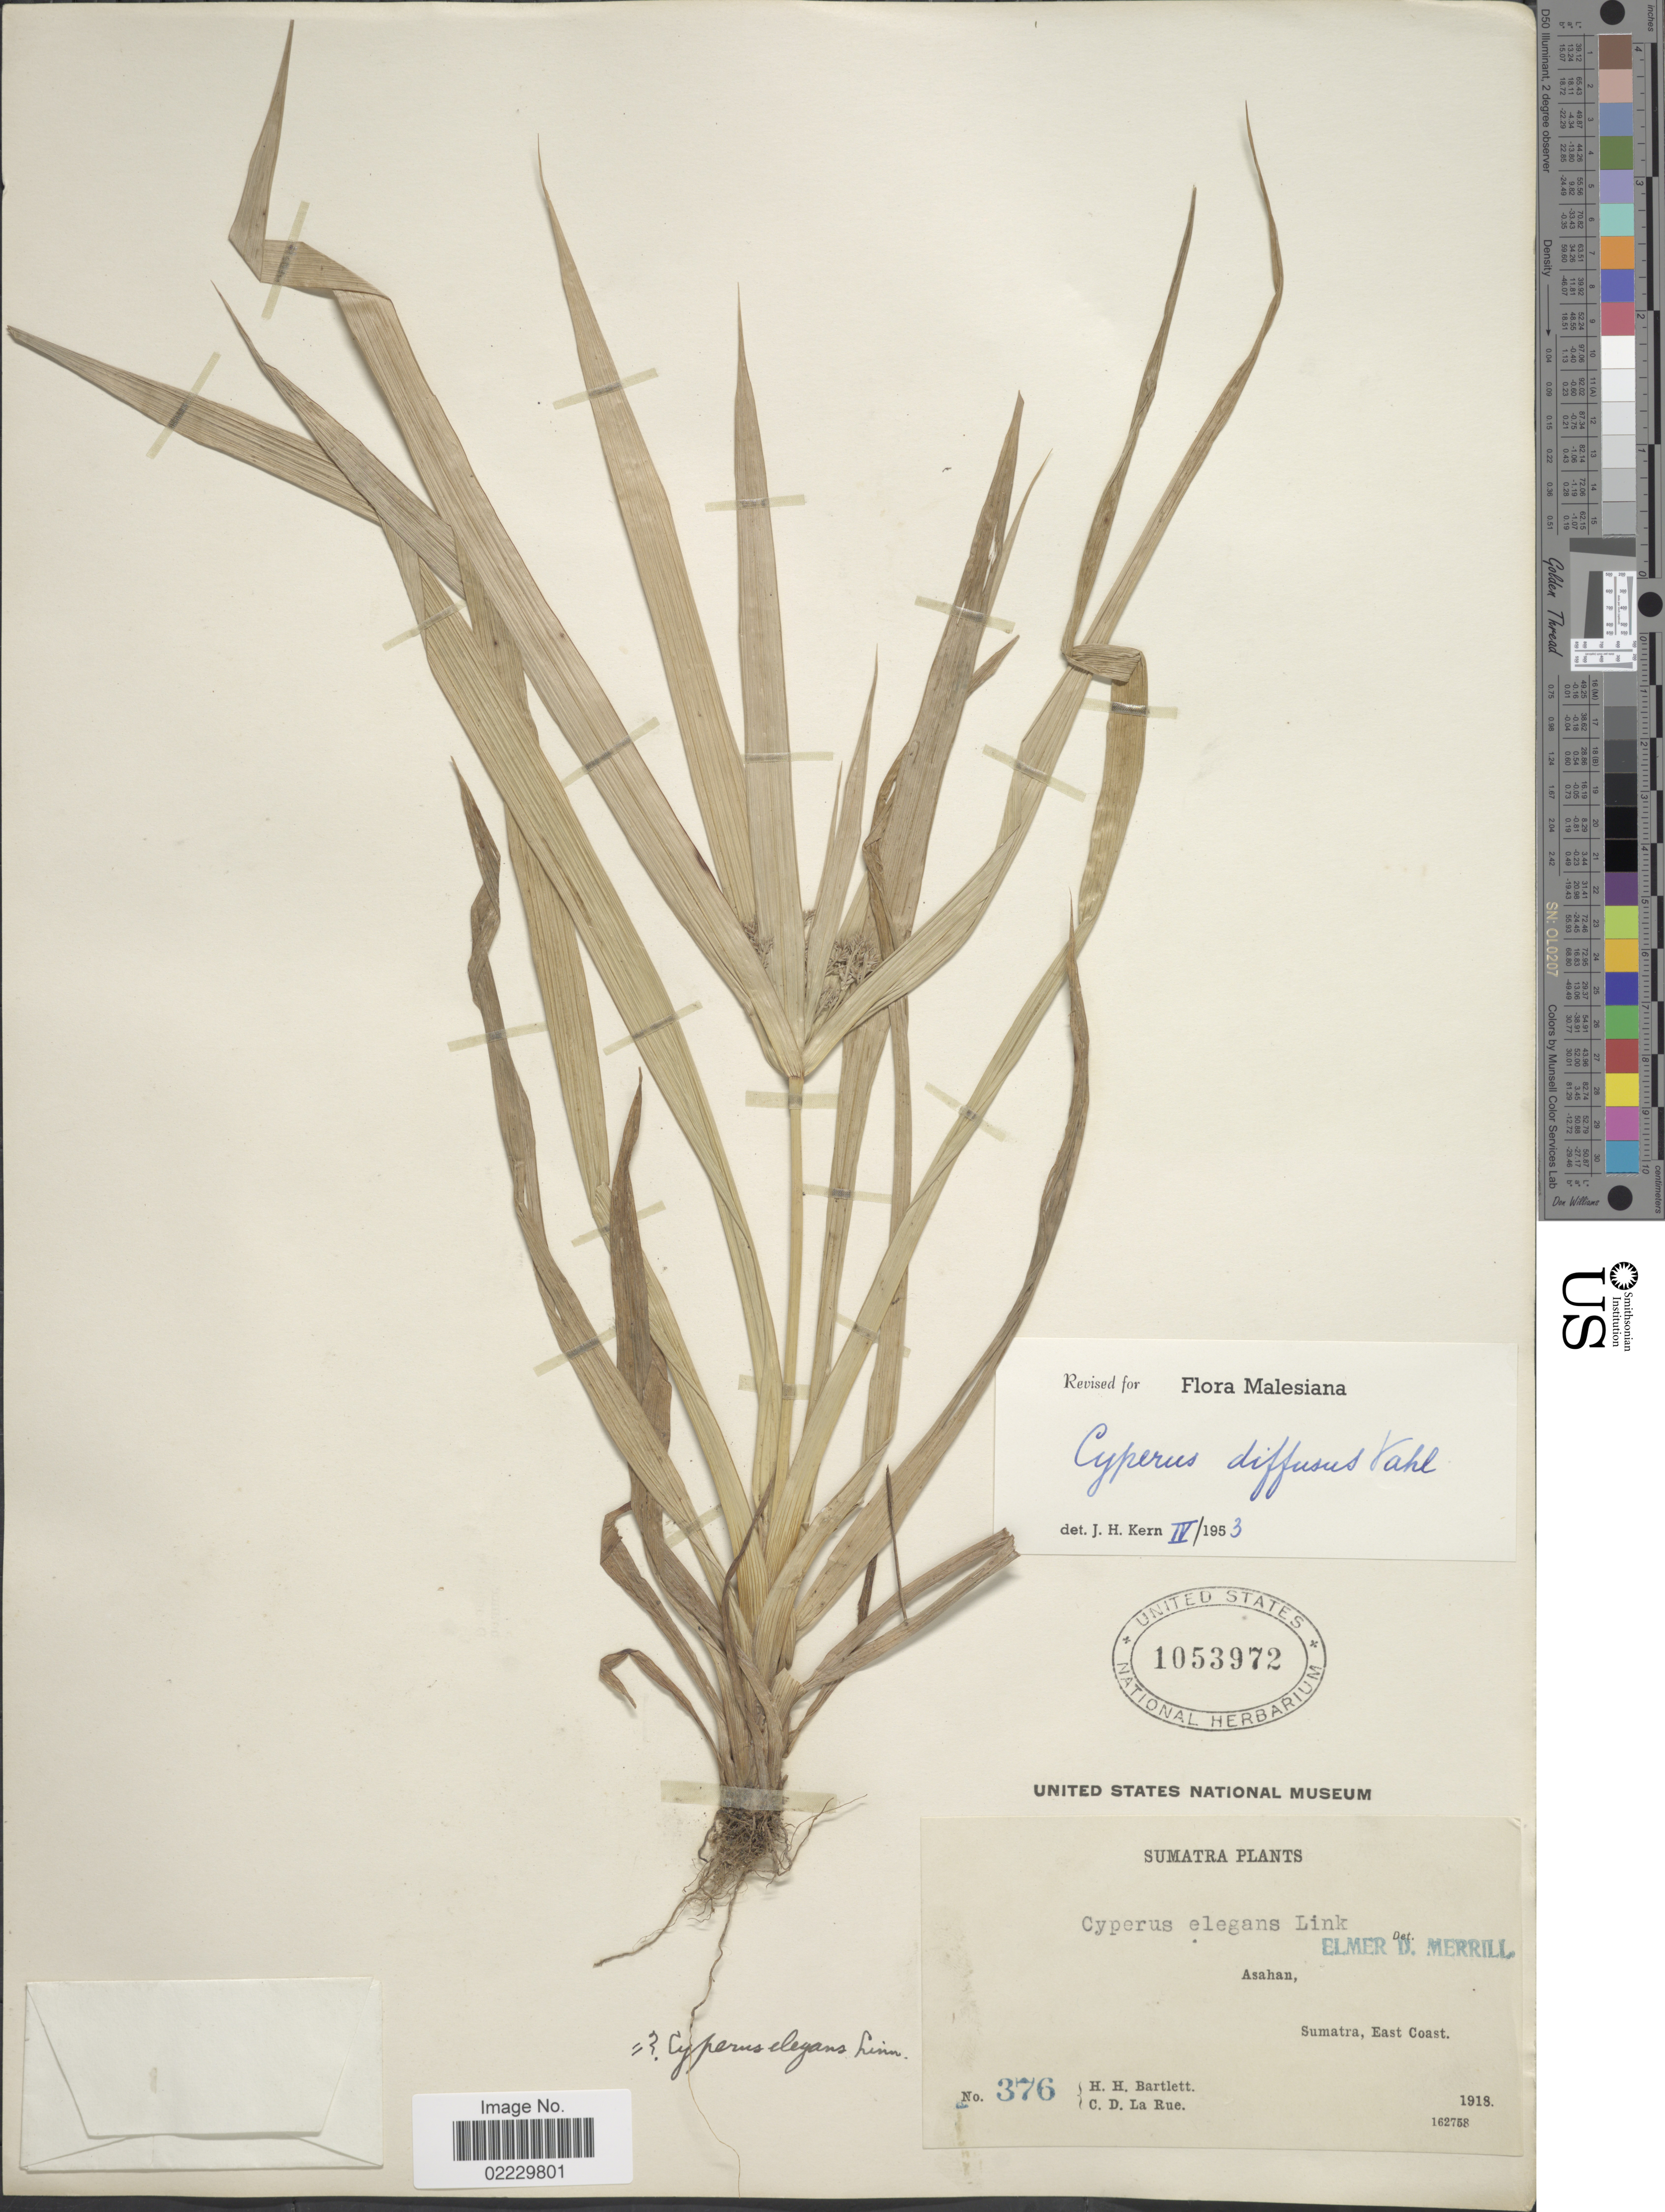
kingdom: Plantae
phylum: Tracheophyta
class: Liliopsida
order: Poales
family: Cyperaceae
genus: Cyperus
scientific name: Cyperus diffusus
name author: Vahl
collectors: H. H. Bartlett & C. La Rue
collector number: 376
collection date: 1918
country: Indonesia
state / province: Sumatra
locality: Asahan, Sumatra, east coast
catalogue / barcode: US 1053972